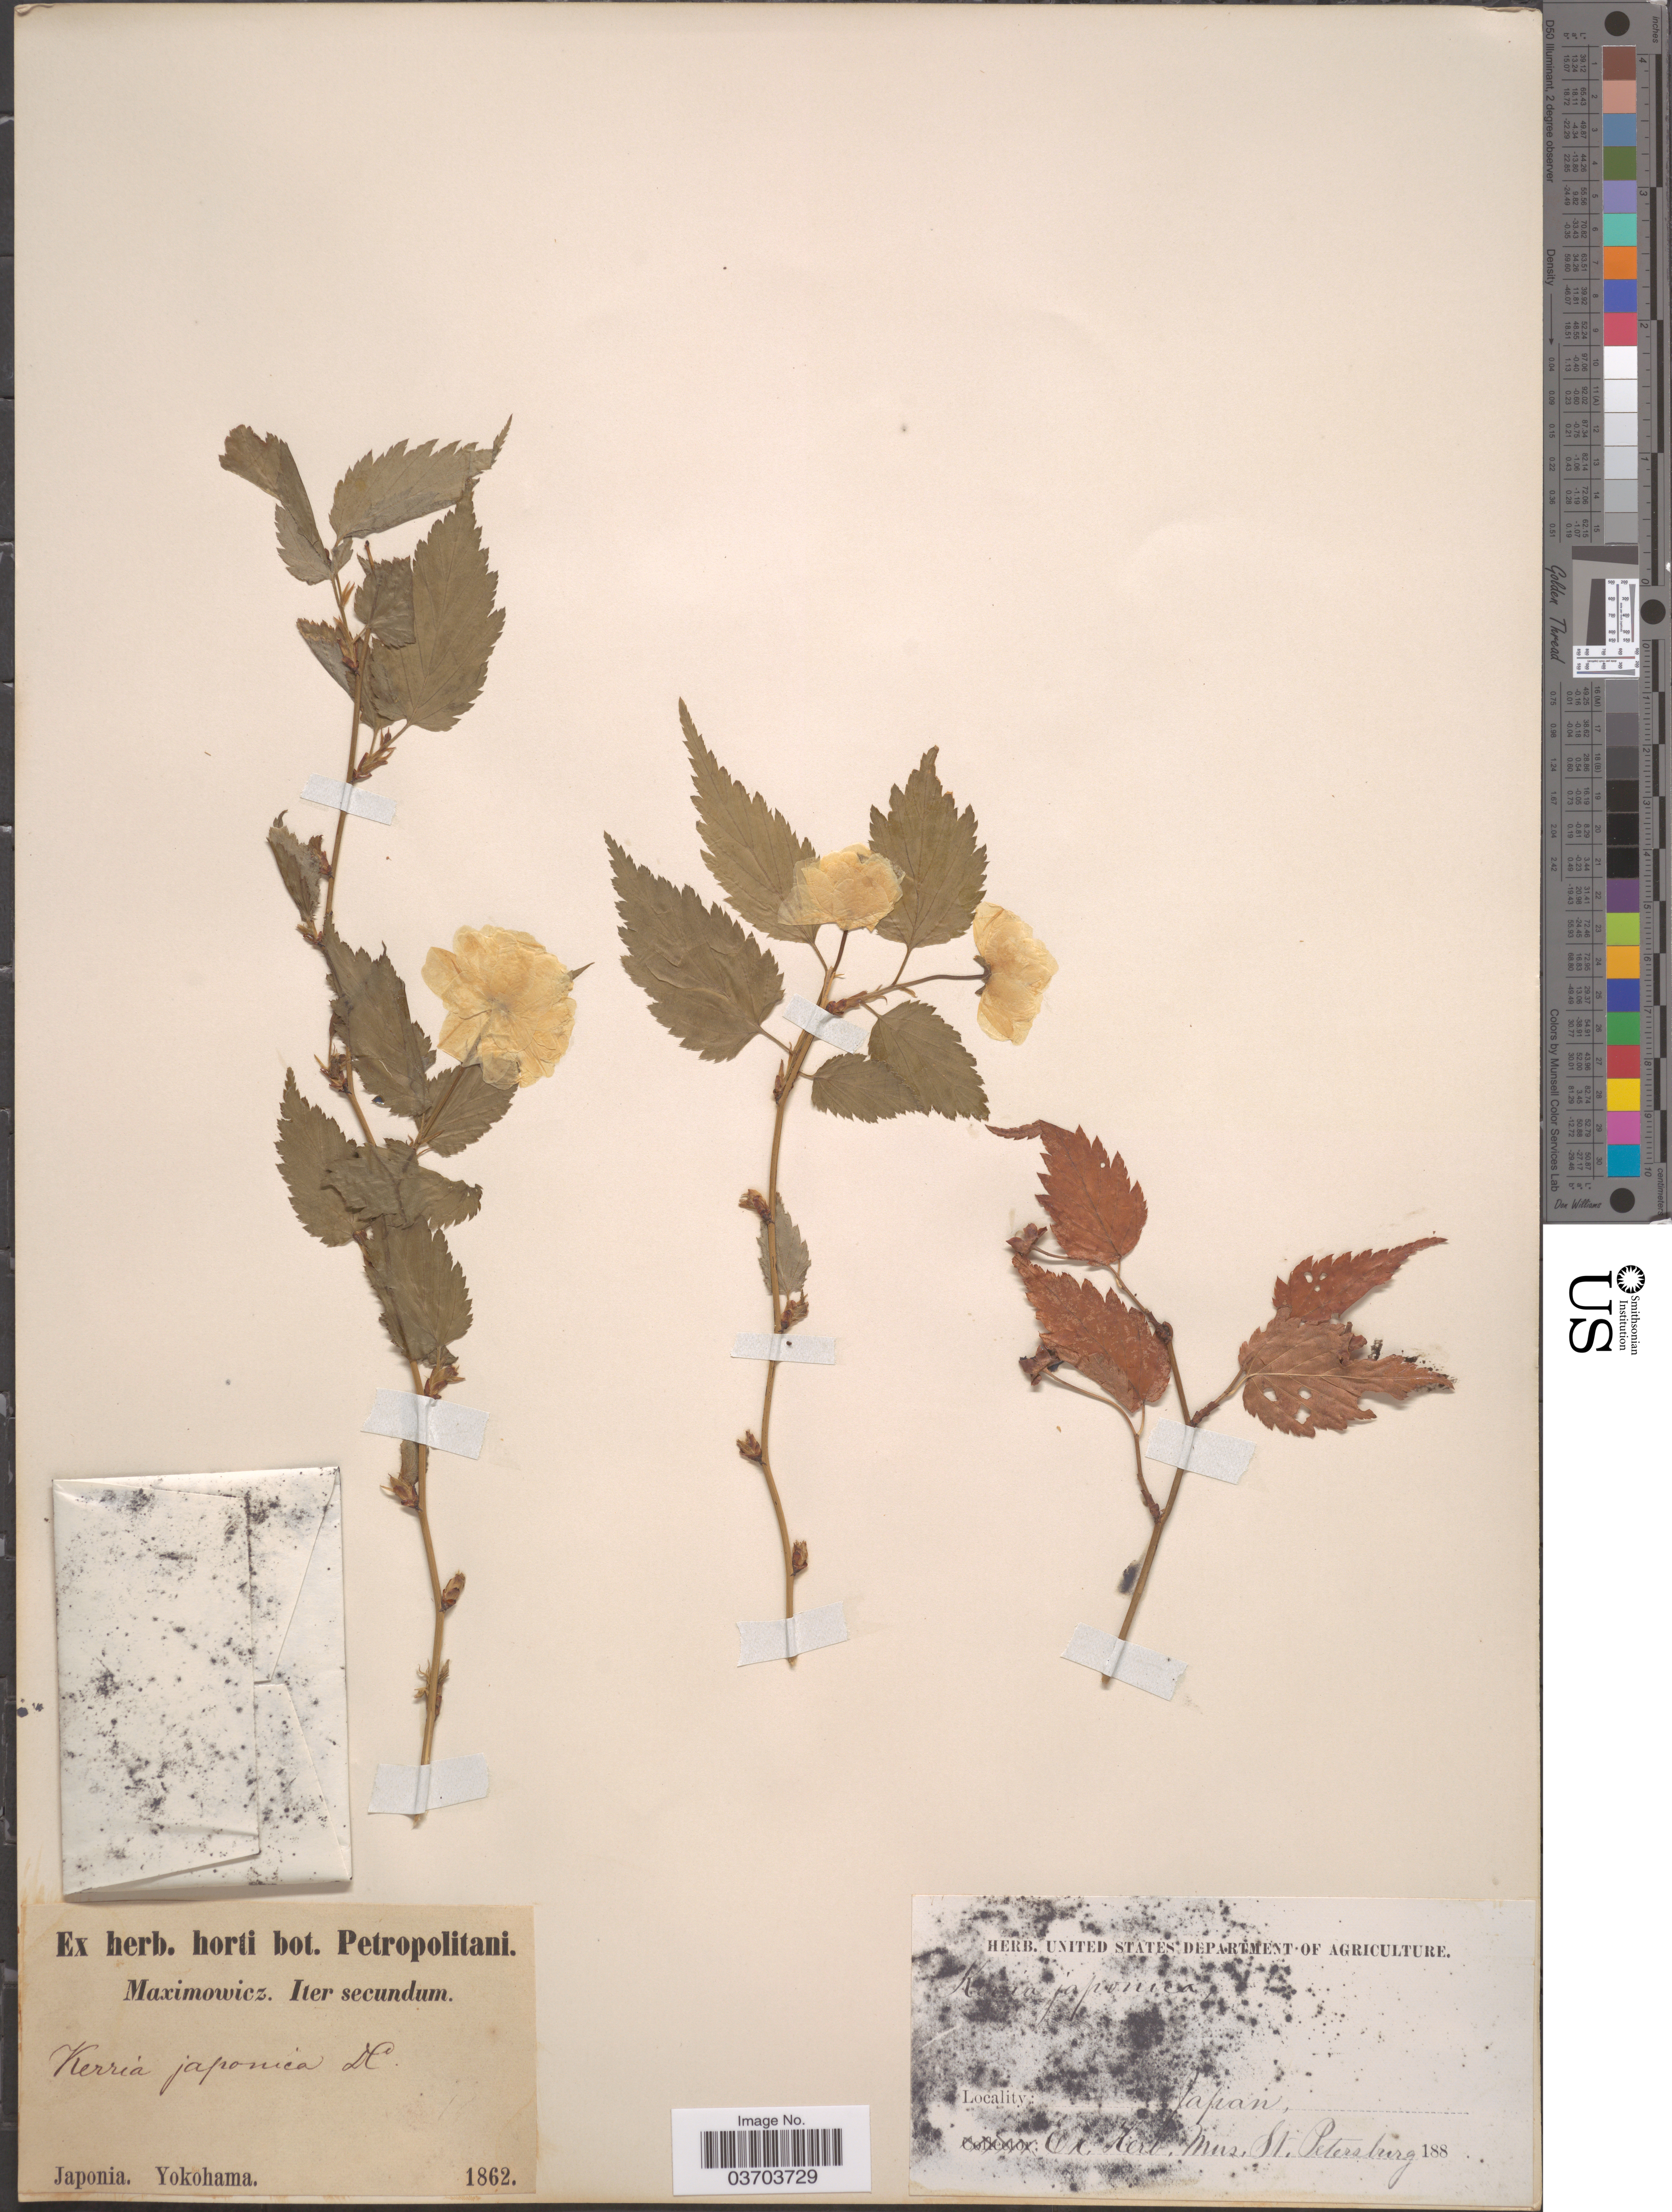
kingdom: Plantae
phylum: Tracheophyta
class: Magnoliopsida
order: Rosales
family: Rosaceae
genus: Kerria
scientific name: Kerria japonica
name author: (L.) DC.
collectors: -. Maximowicz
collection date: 1862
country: Japan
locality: Yokohama.